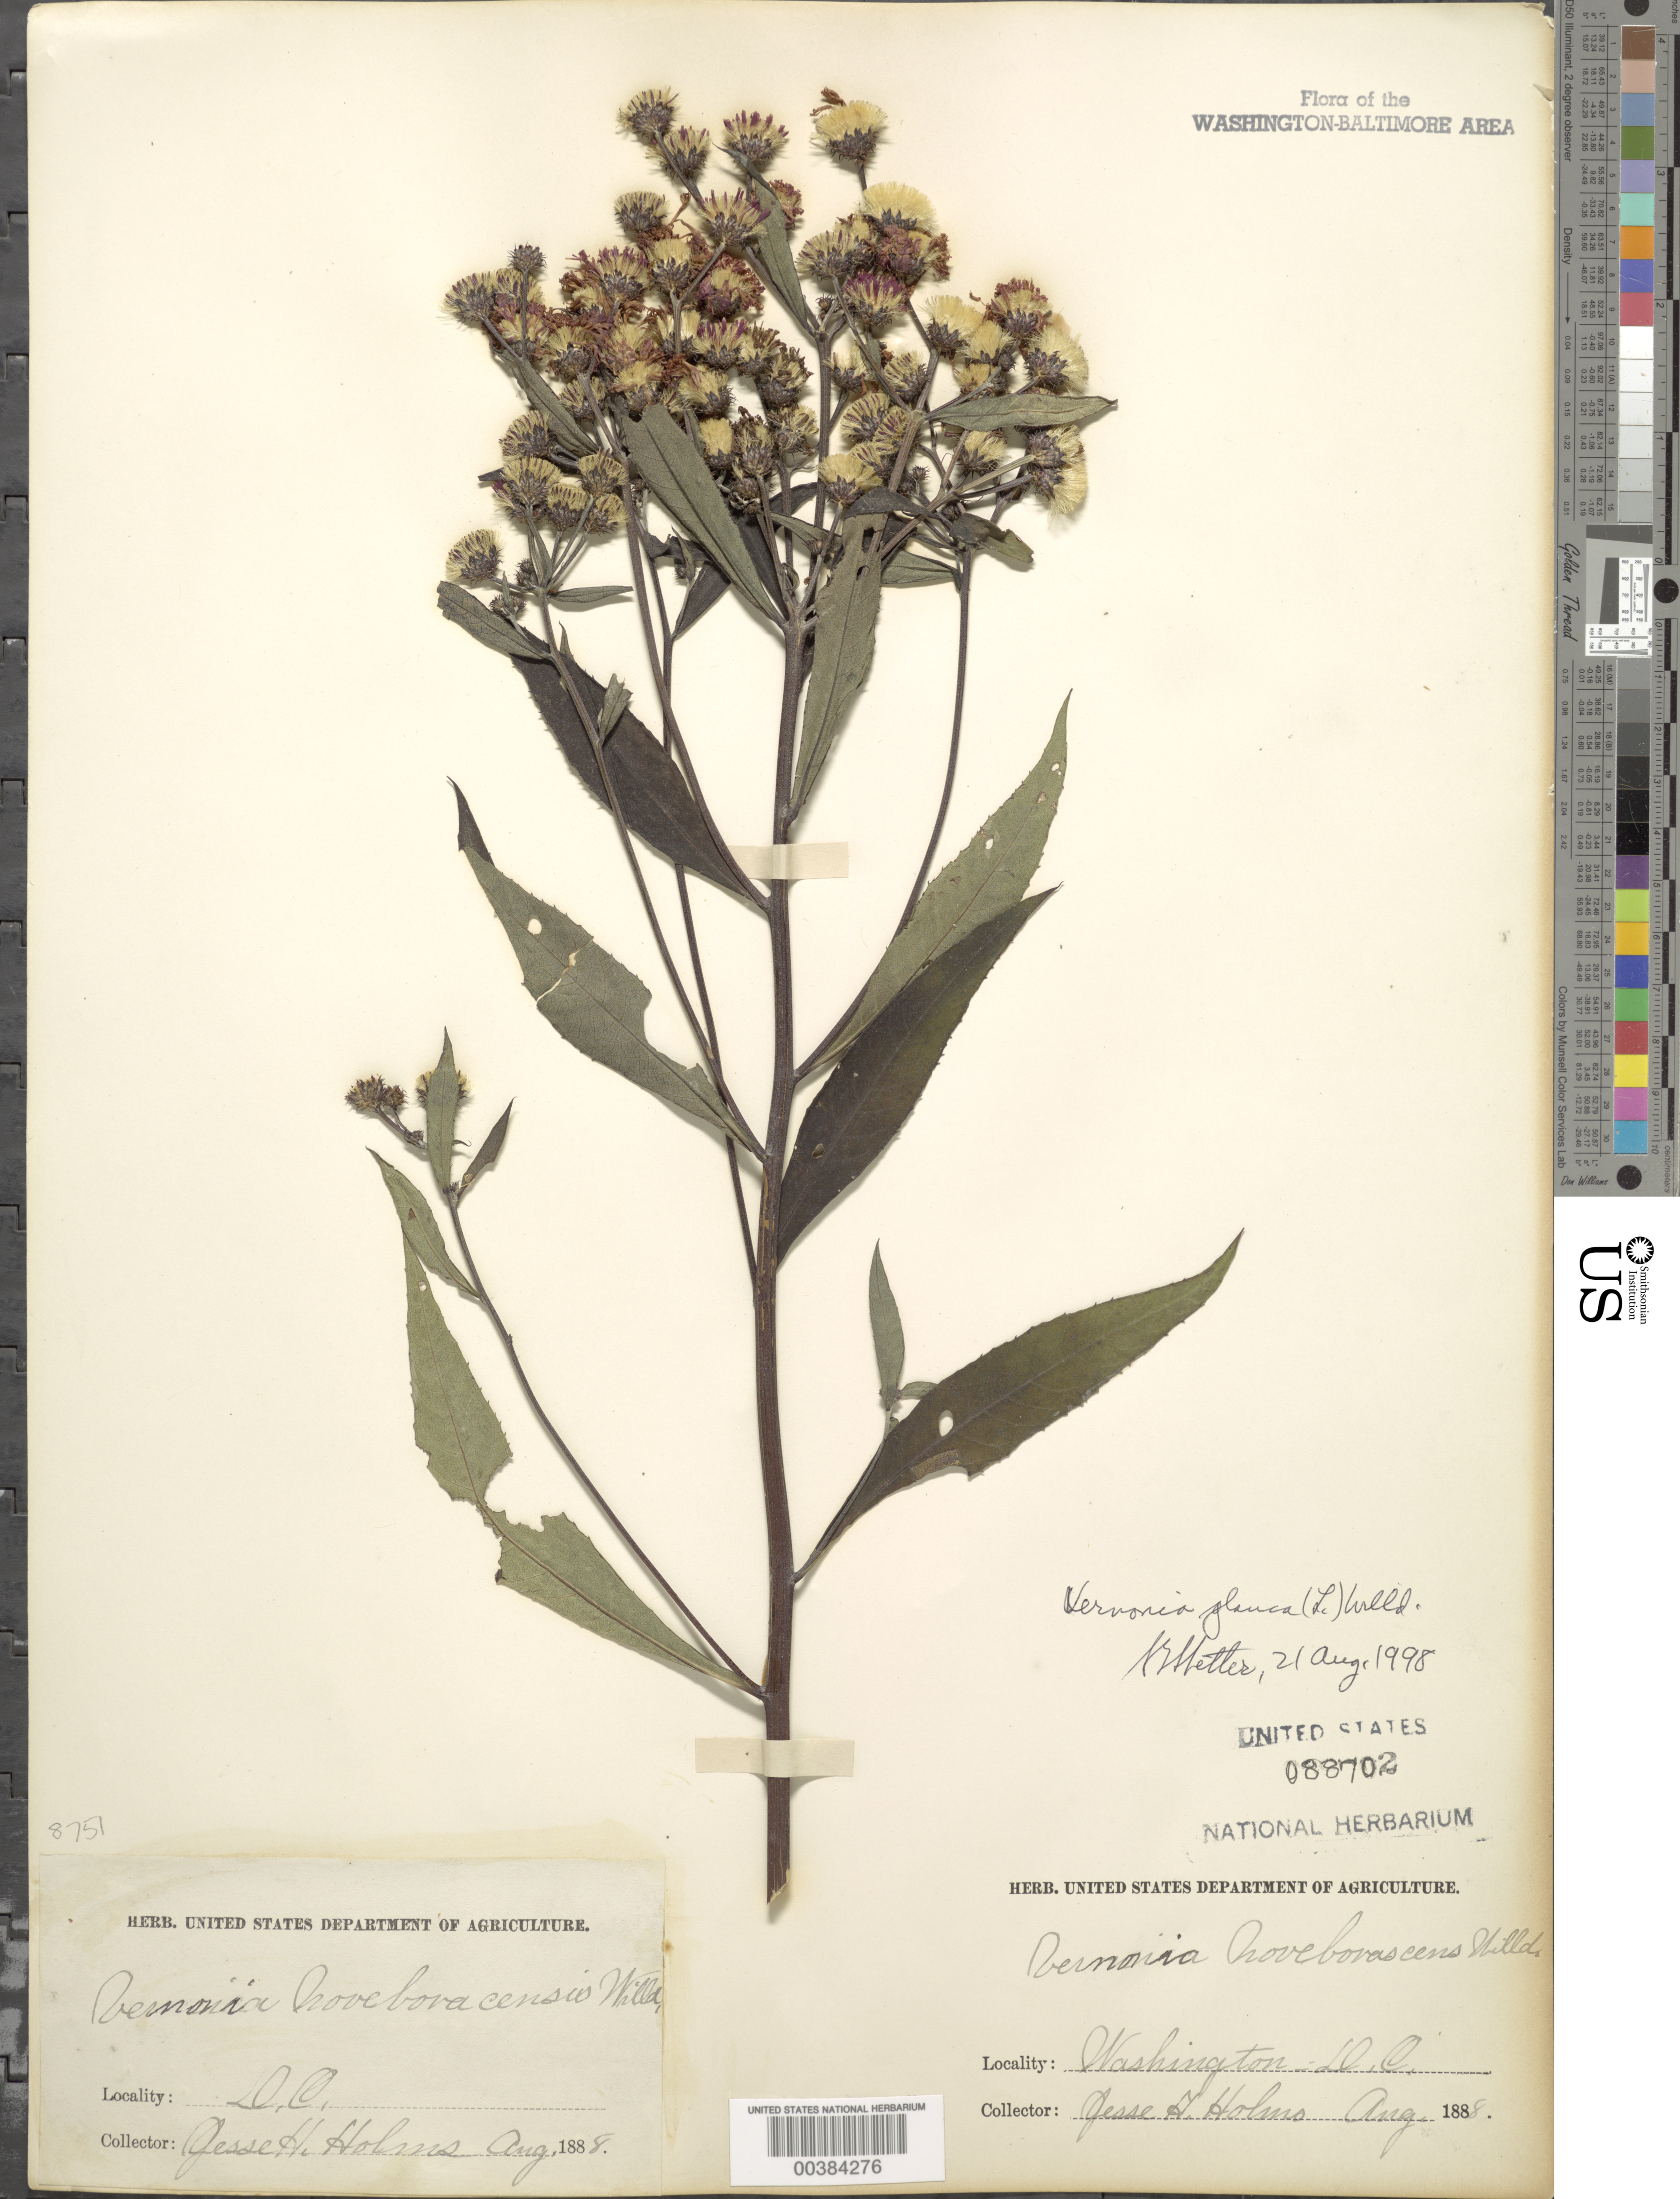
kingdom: Plantae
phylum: Tracheophyta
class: Magnoliopsida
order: Asterales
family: Asteraceae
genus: Vernonia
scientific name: Vernonia glauca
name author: (L.) Willd.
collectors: J. H. Holms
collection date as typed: Aug 1888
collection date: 1888-08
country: United States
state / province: District of Columbia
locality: Washington DC Area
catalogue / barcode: US 88702